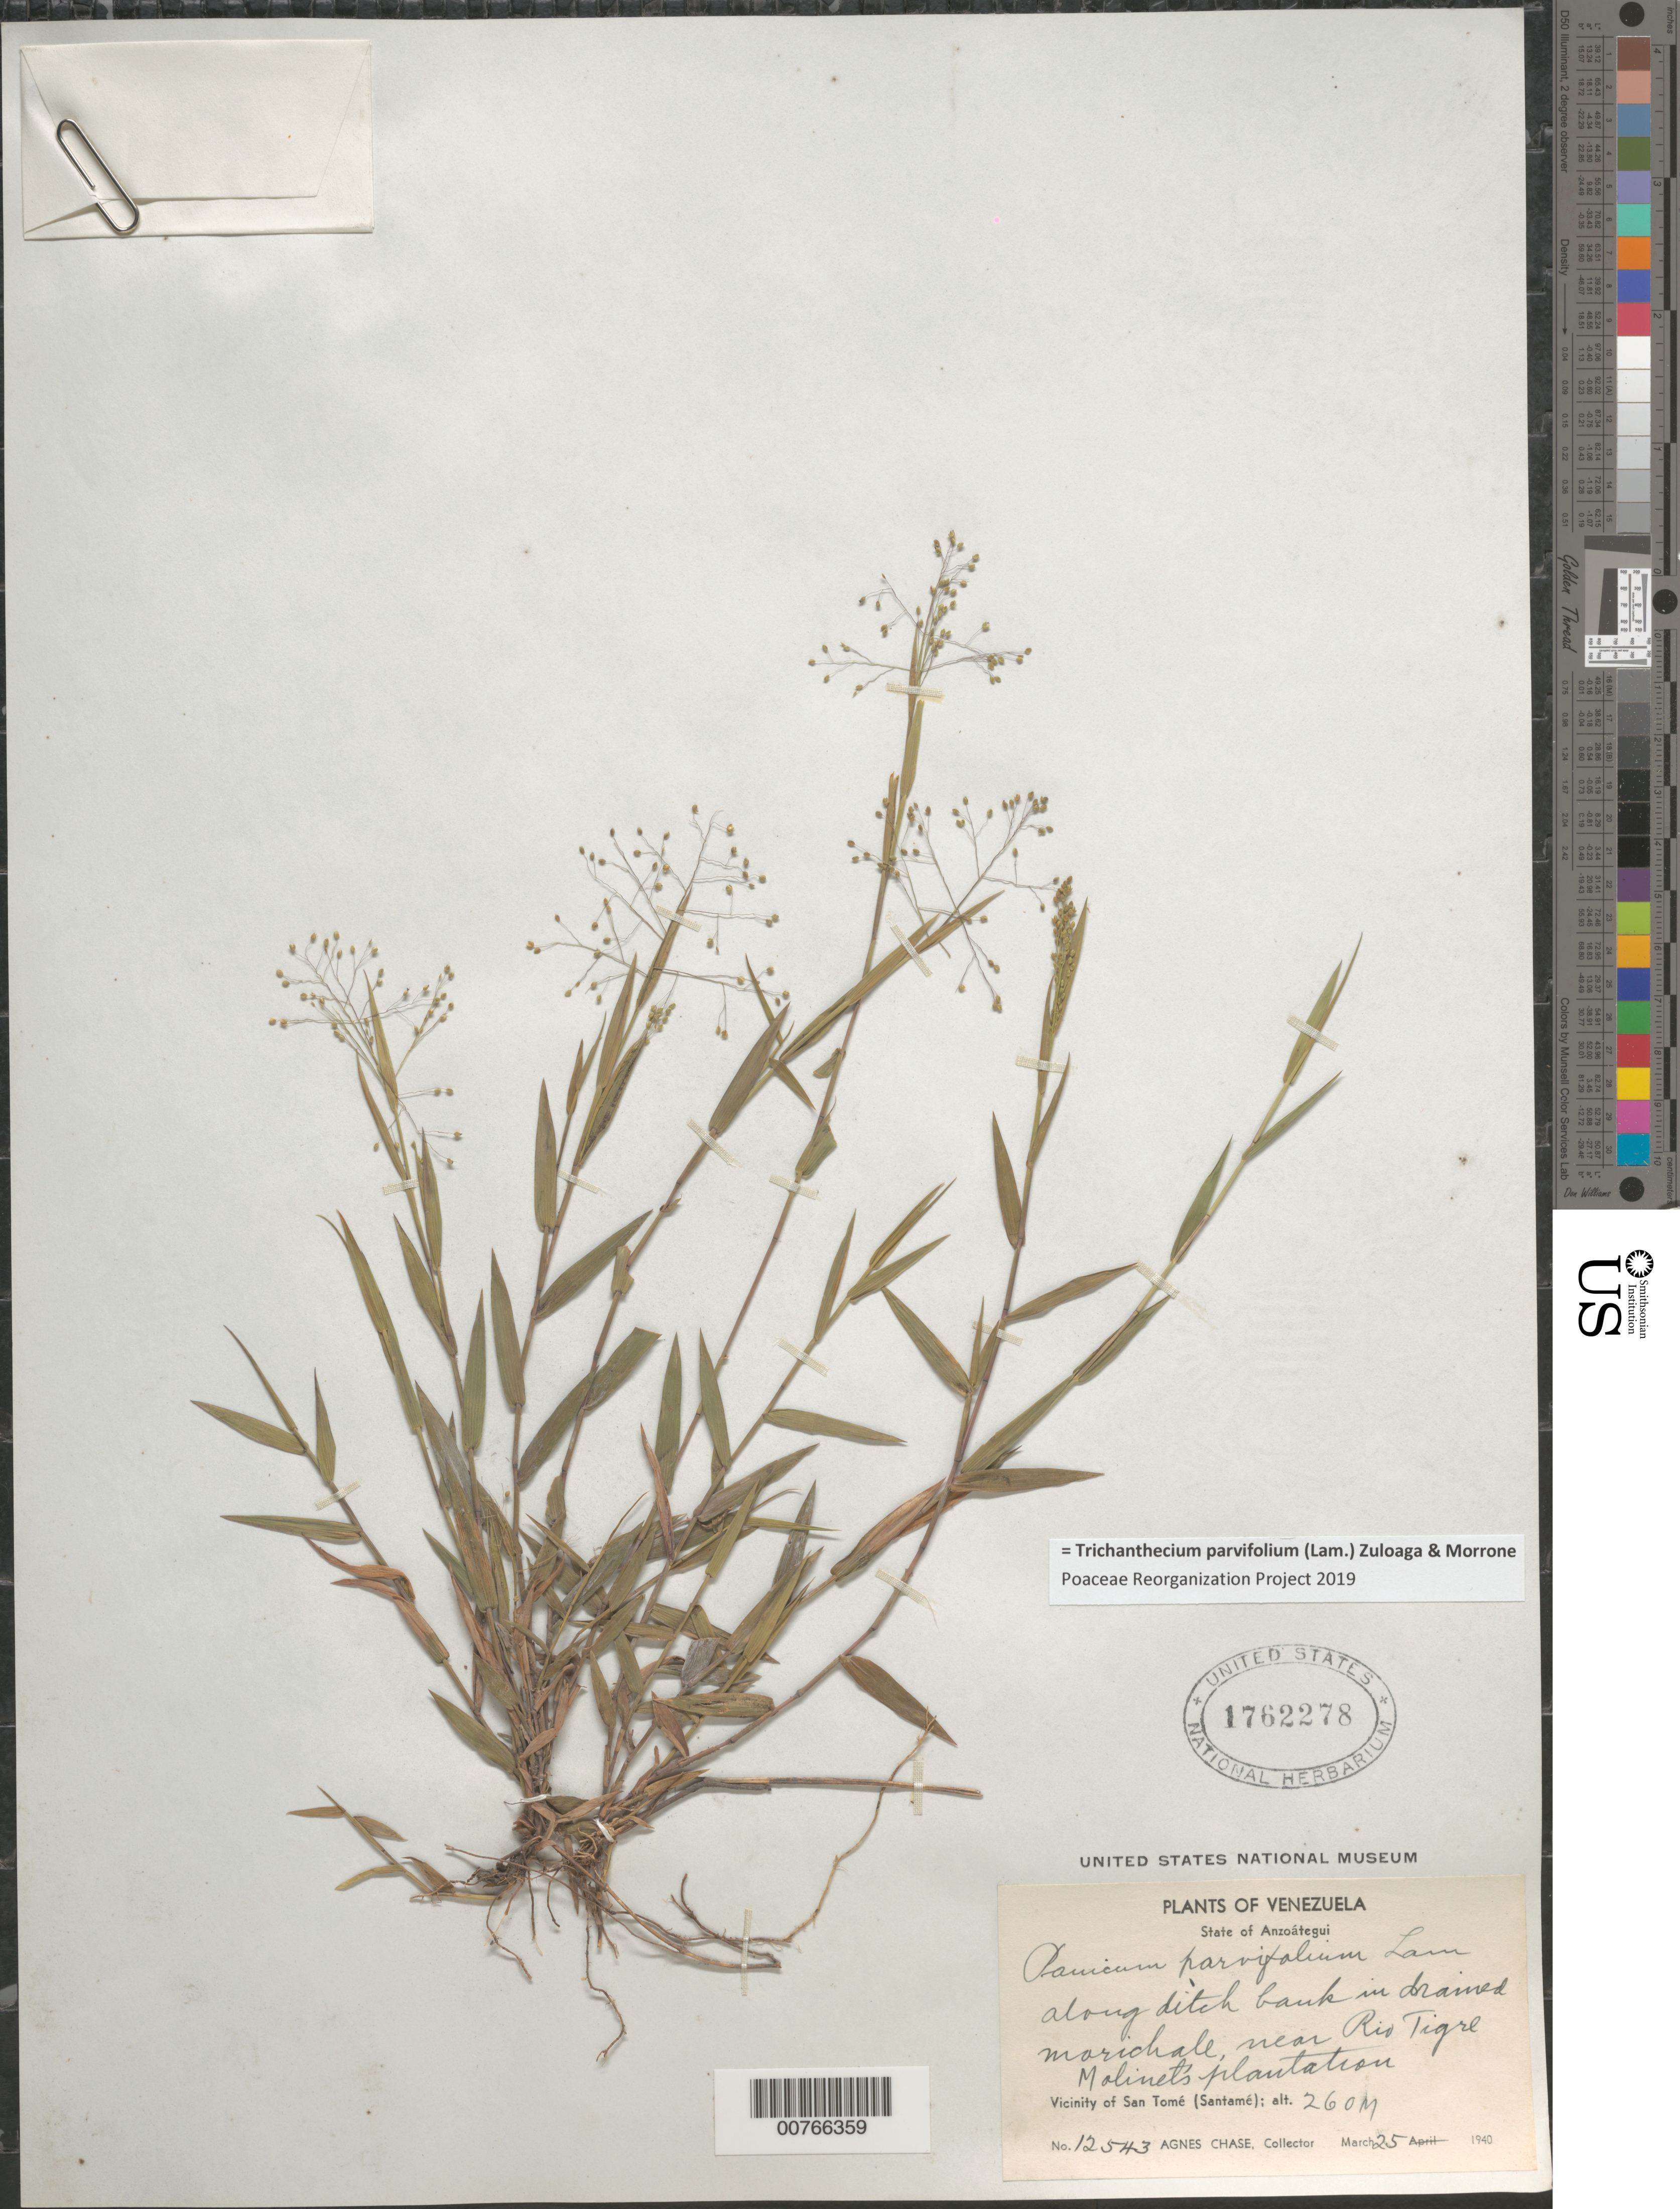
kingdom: Plantae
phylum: Tracheophyta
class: Liliopsida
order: Poales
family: Poaceae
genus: Trichanthecium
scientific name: Trichanthecium parvifolium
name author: (Lam.) Zuloaga & Morrone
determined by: Poaceae Reorganization Project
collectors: A. Chase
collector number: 12543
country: Venezuela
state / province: Anzoátegui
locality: Vicinity of San Tomé (Santamé)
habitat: along ditch bank in drained marichale, near Rio Tigre Molinet's plantation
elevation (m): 260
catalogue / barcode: US 1762278